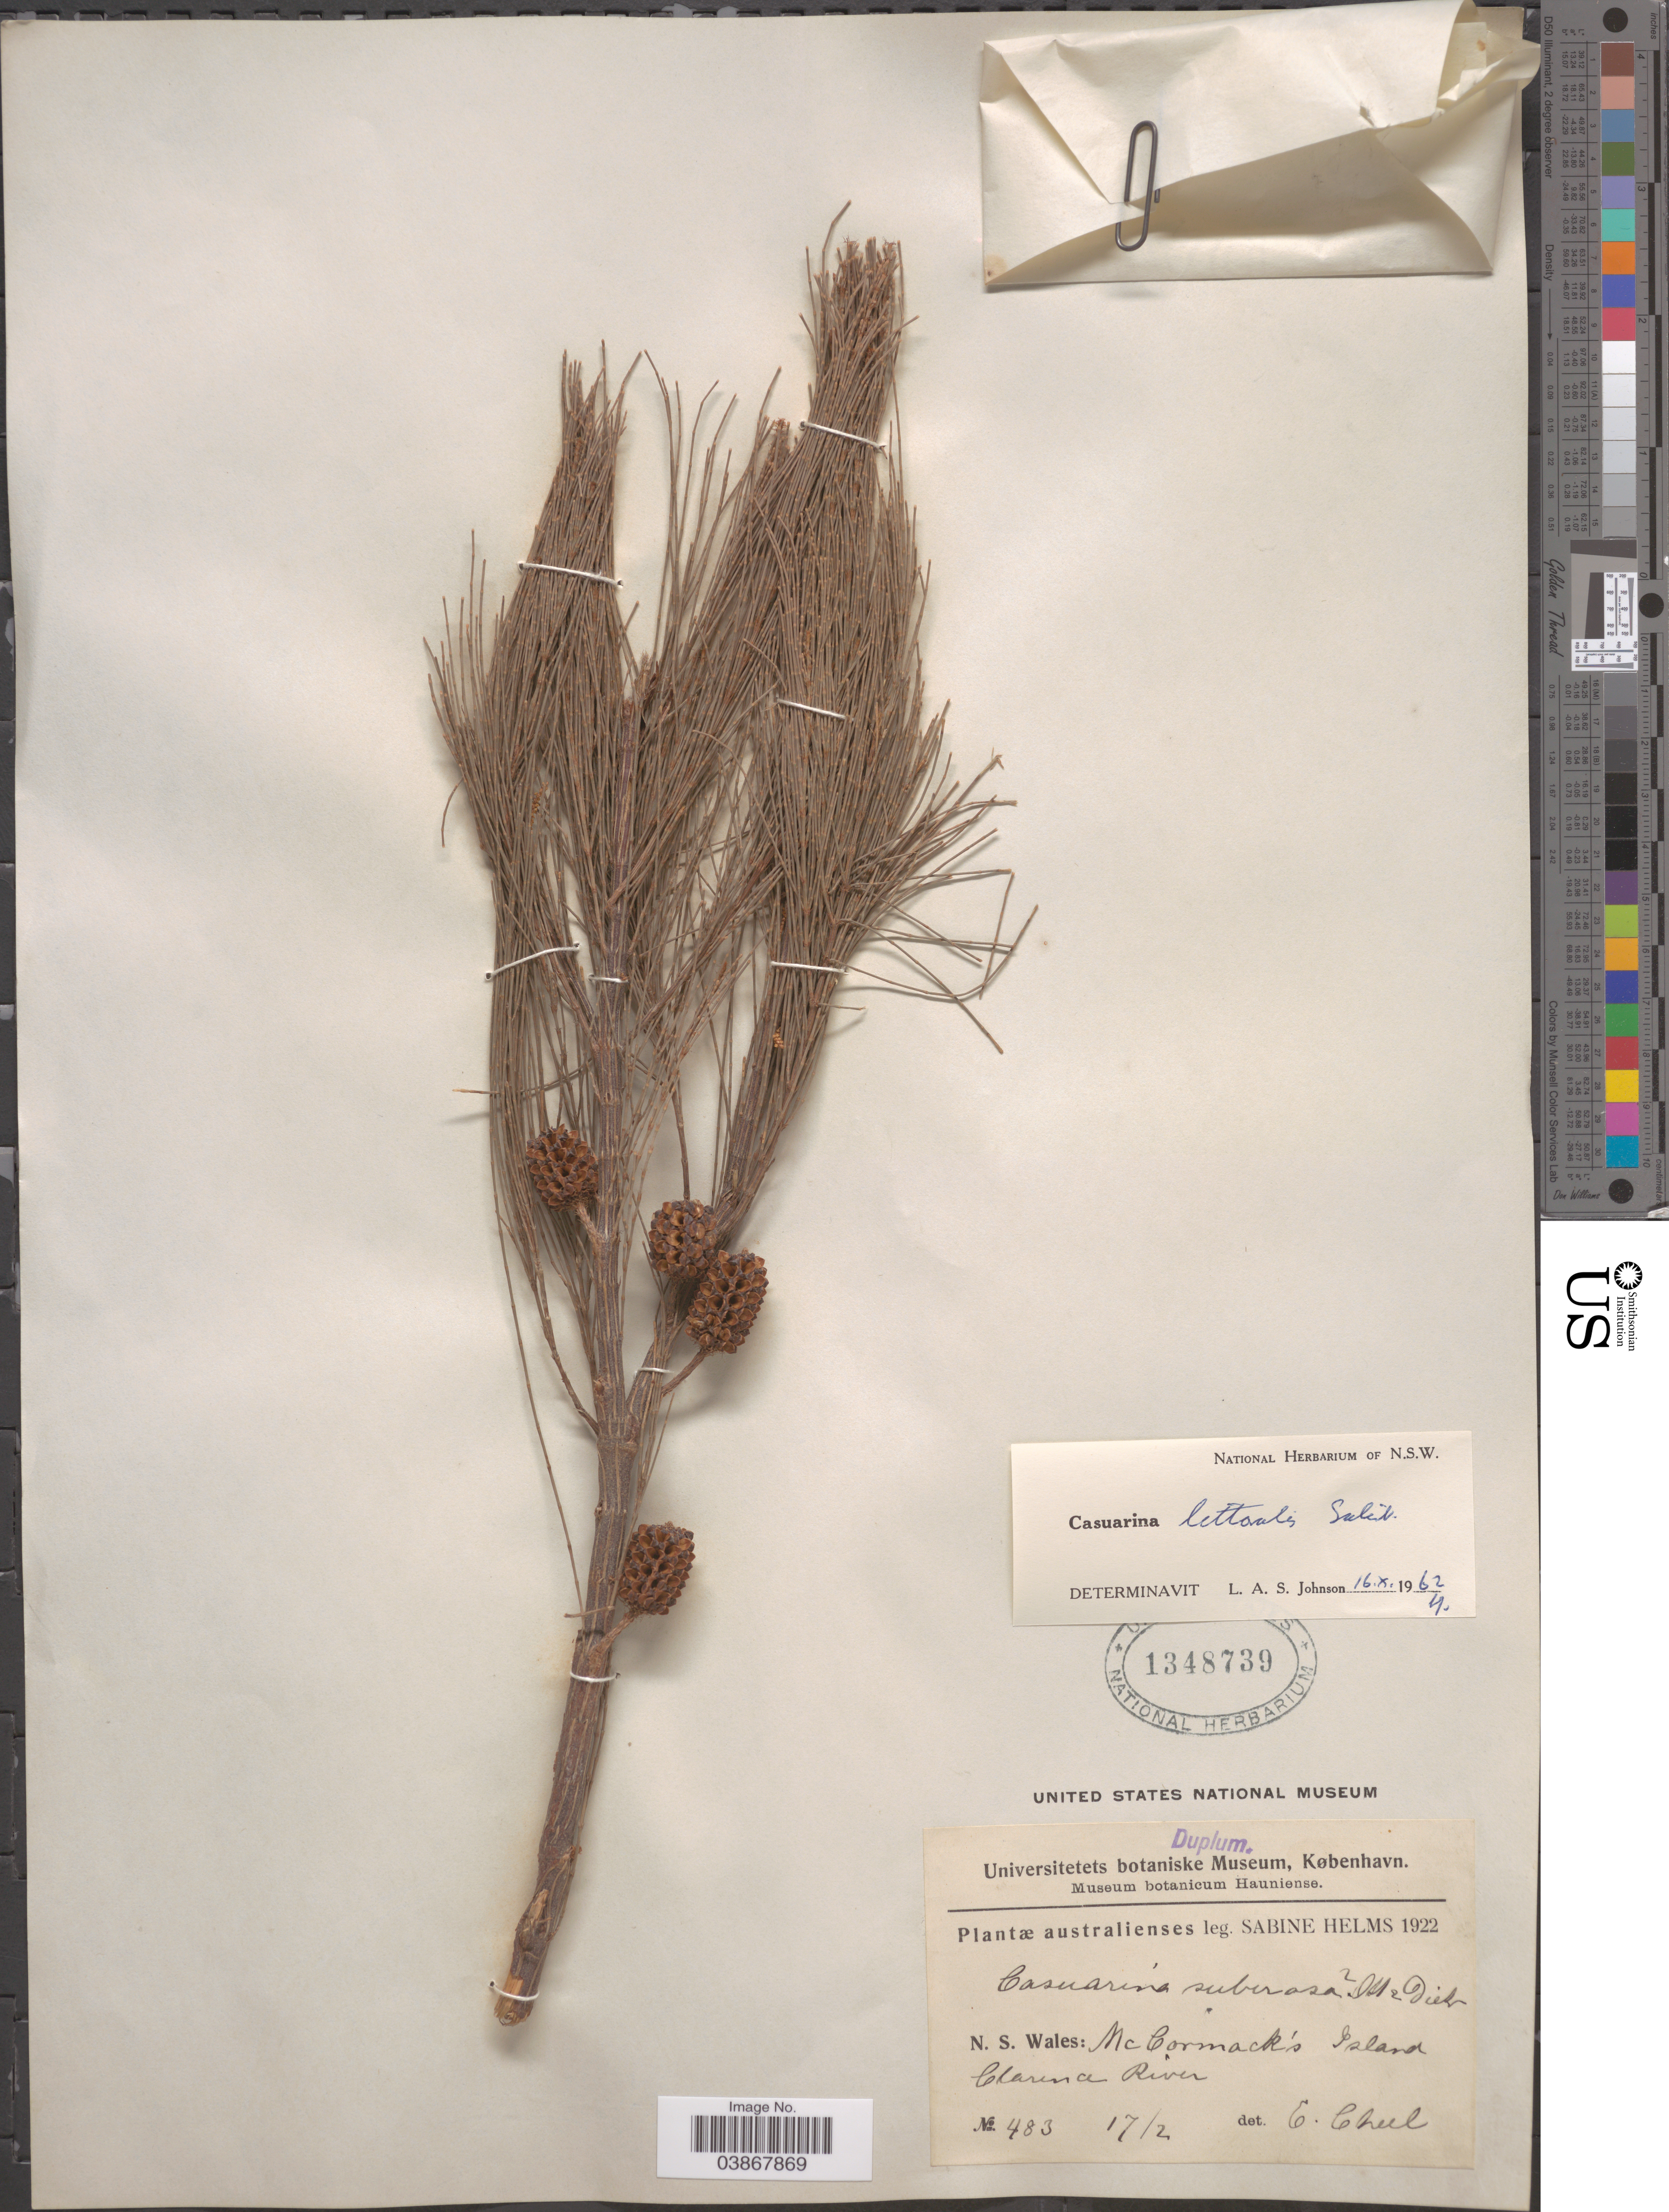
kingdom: Plantae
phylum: Tracheophyta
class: Magnoliopsida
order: Fagales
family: Casuarinaceae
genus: Casuarina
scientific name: Casuarina littoralis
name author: Salisb.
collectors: S. Helms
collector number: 483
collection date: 1922-02-17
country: Australia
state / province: New South Wales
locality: McCormack's Island, Clarence River.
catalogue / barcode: US 1348739